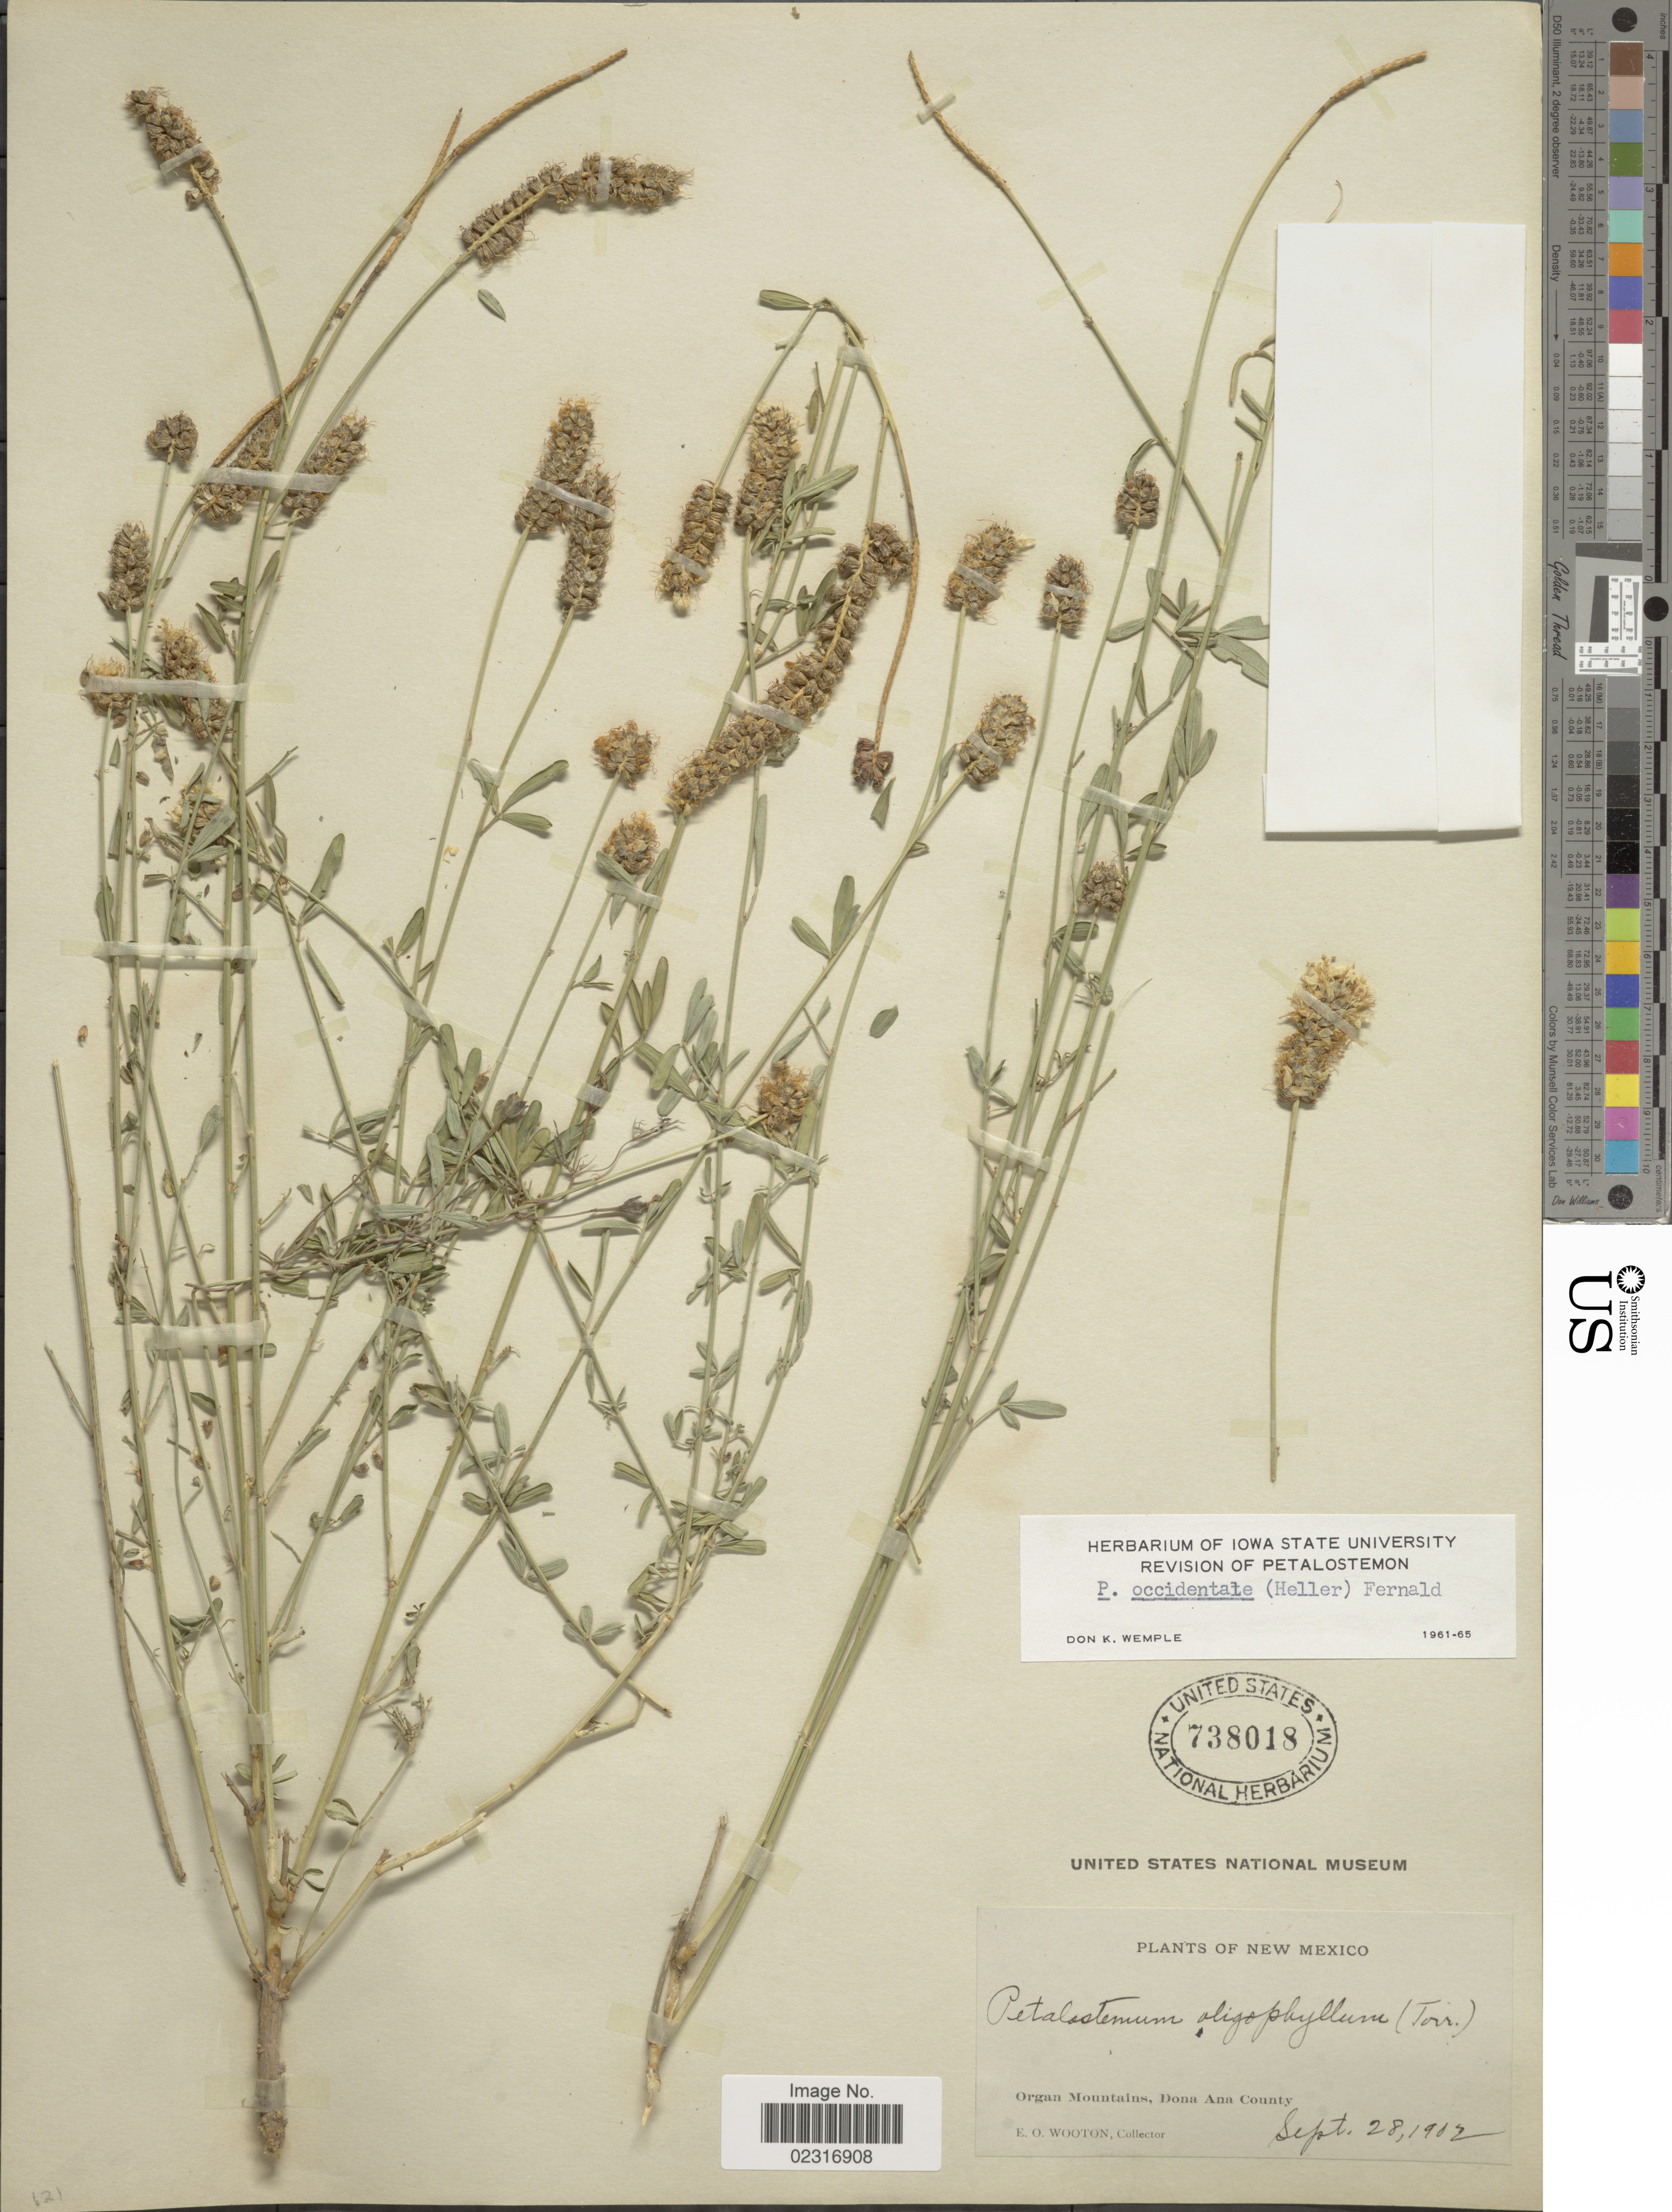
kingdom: Plantae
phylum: Tracheophyta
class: Magnoliopsida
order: Fabales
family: Fabaceae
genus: Dalea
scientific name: Dalea candida var. oligophylla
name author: (Torr) Shinners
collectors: E. O. Wooton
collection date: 1902-09-28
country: United States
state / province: New Mexico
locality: Organ Mountains, Dona Ana County.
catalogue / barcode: US 738018